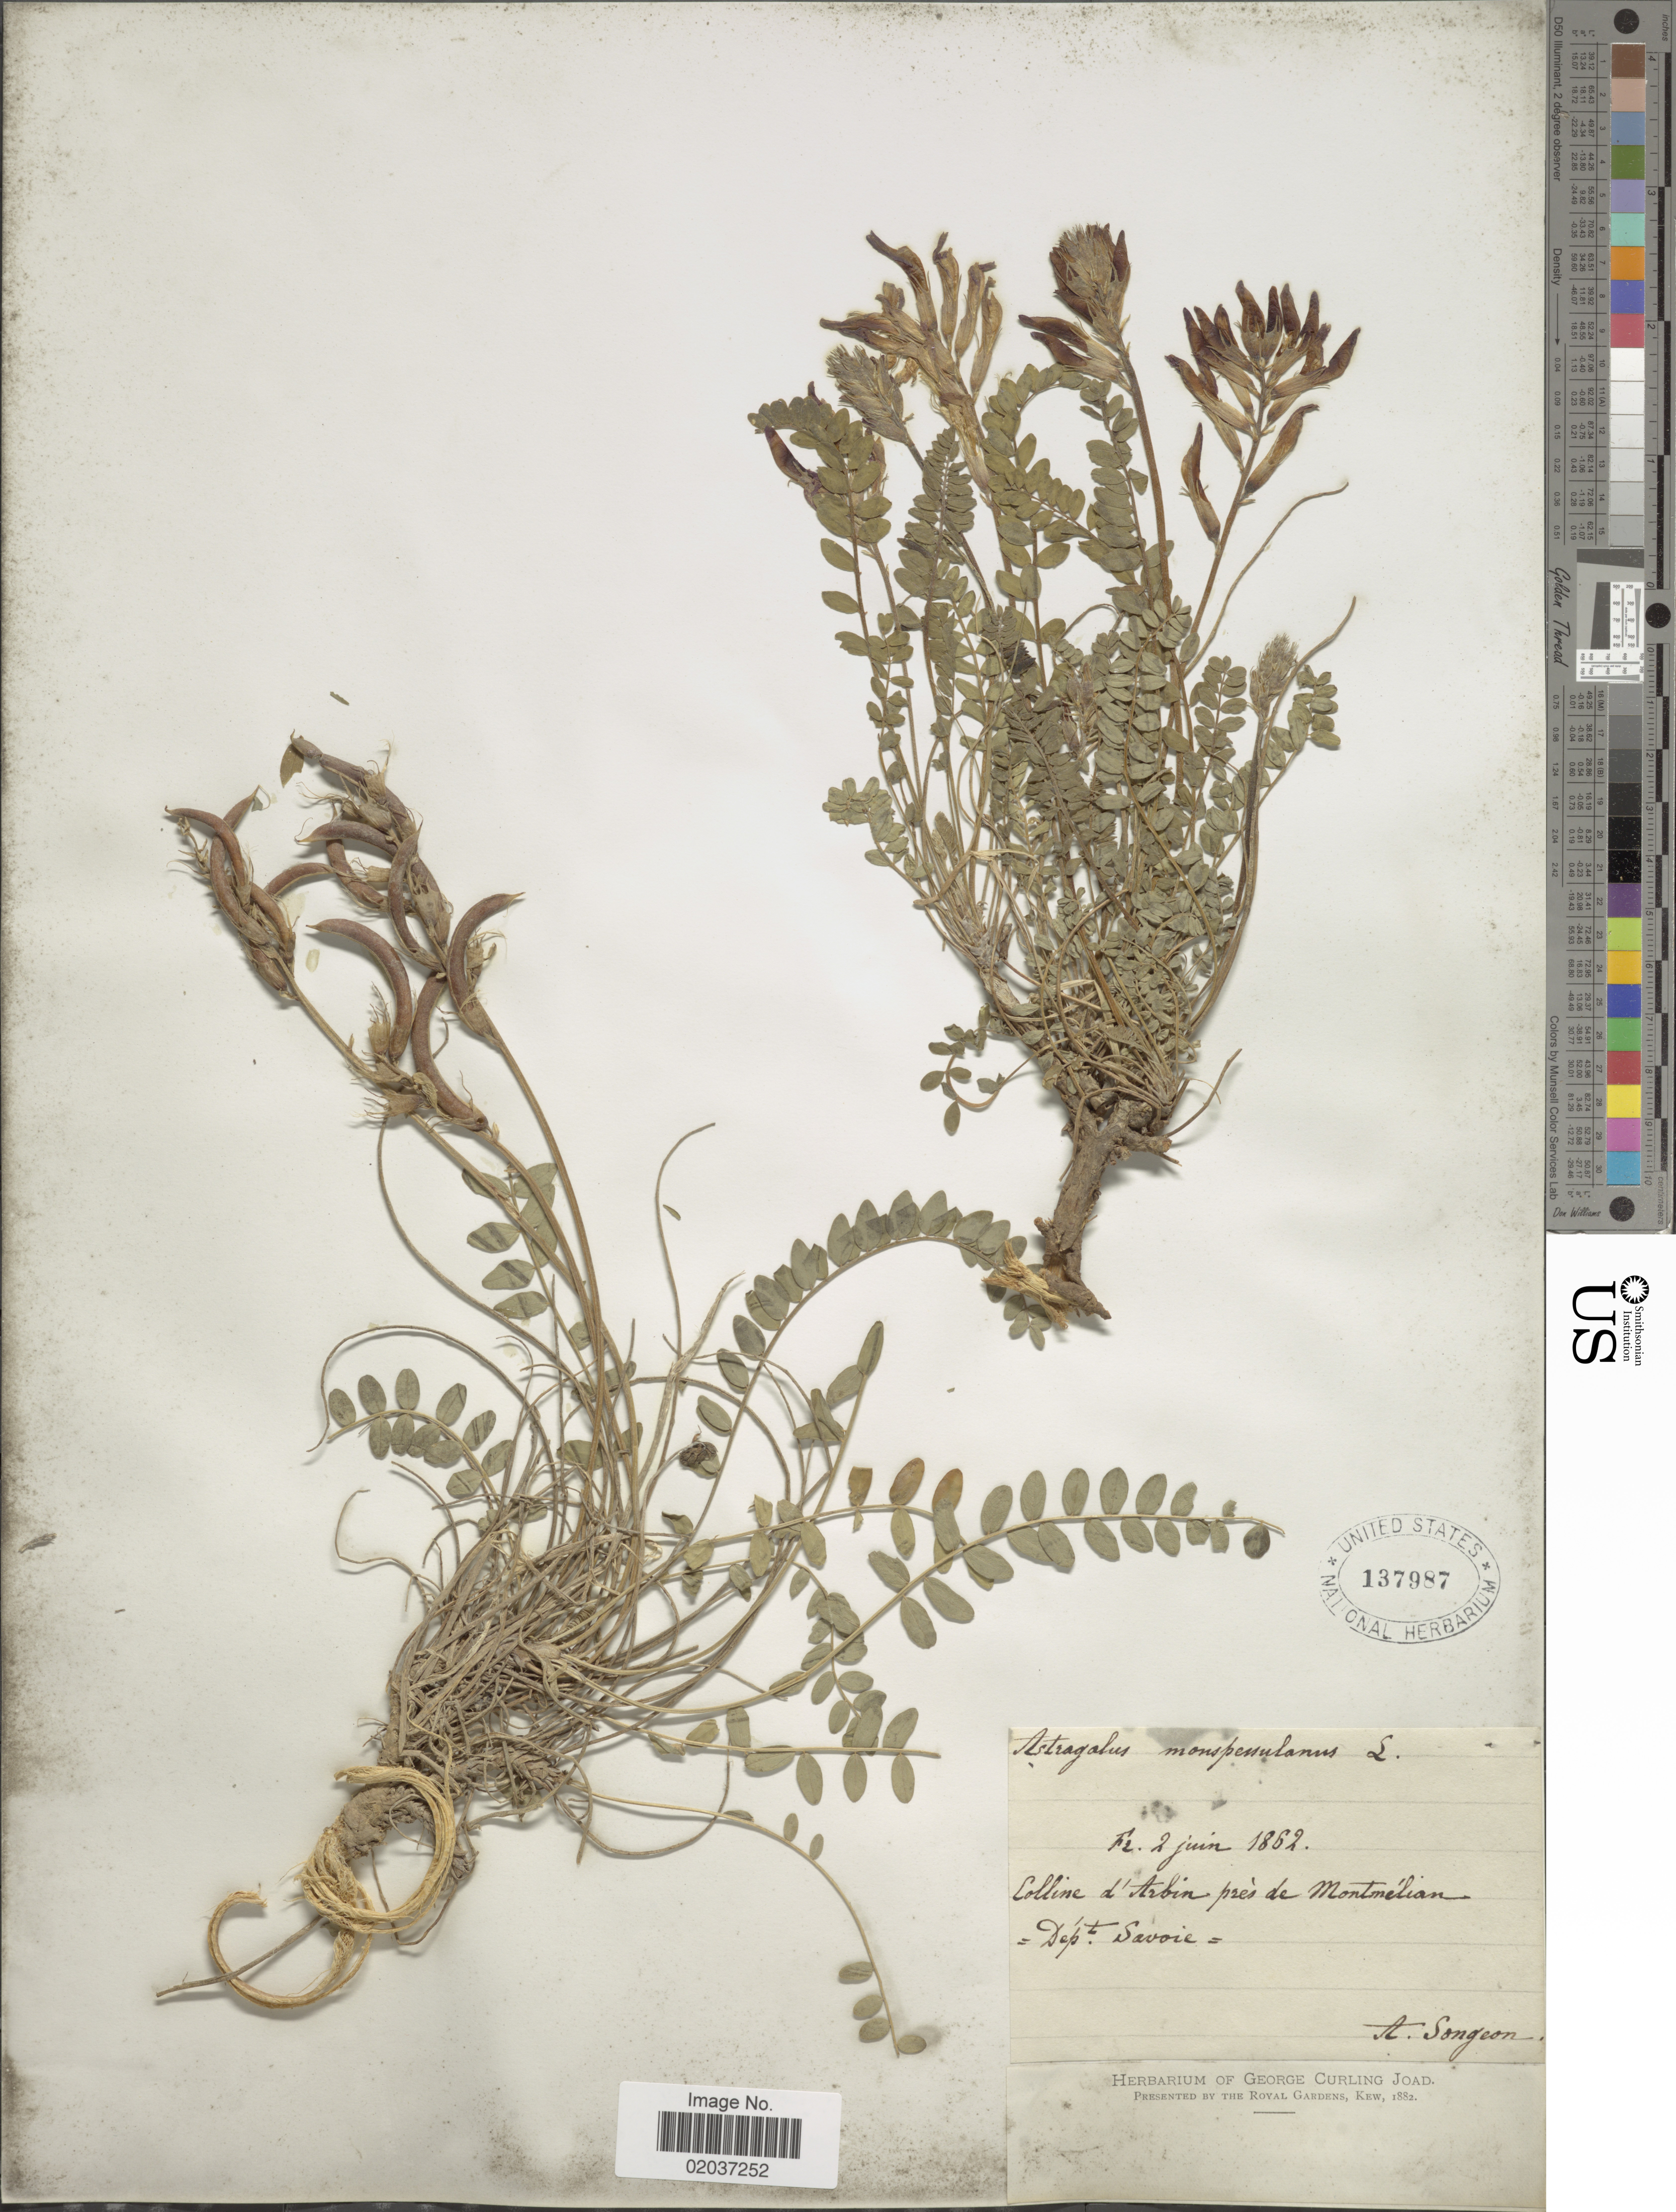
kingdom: Plantae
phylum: Tracheophyta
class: Magnoliopsida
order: Fabales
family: Fabaceae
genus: Astragalus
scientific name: Astragalus monspessulanus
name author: L.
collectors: A. Songeon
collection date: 1862-06-02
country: France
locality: Colline d'Arbin pres de Montmelian, Dept. Savoie.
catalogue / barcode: US 137987